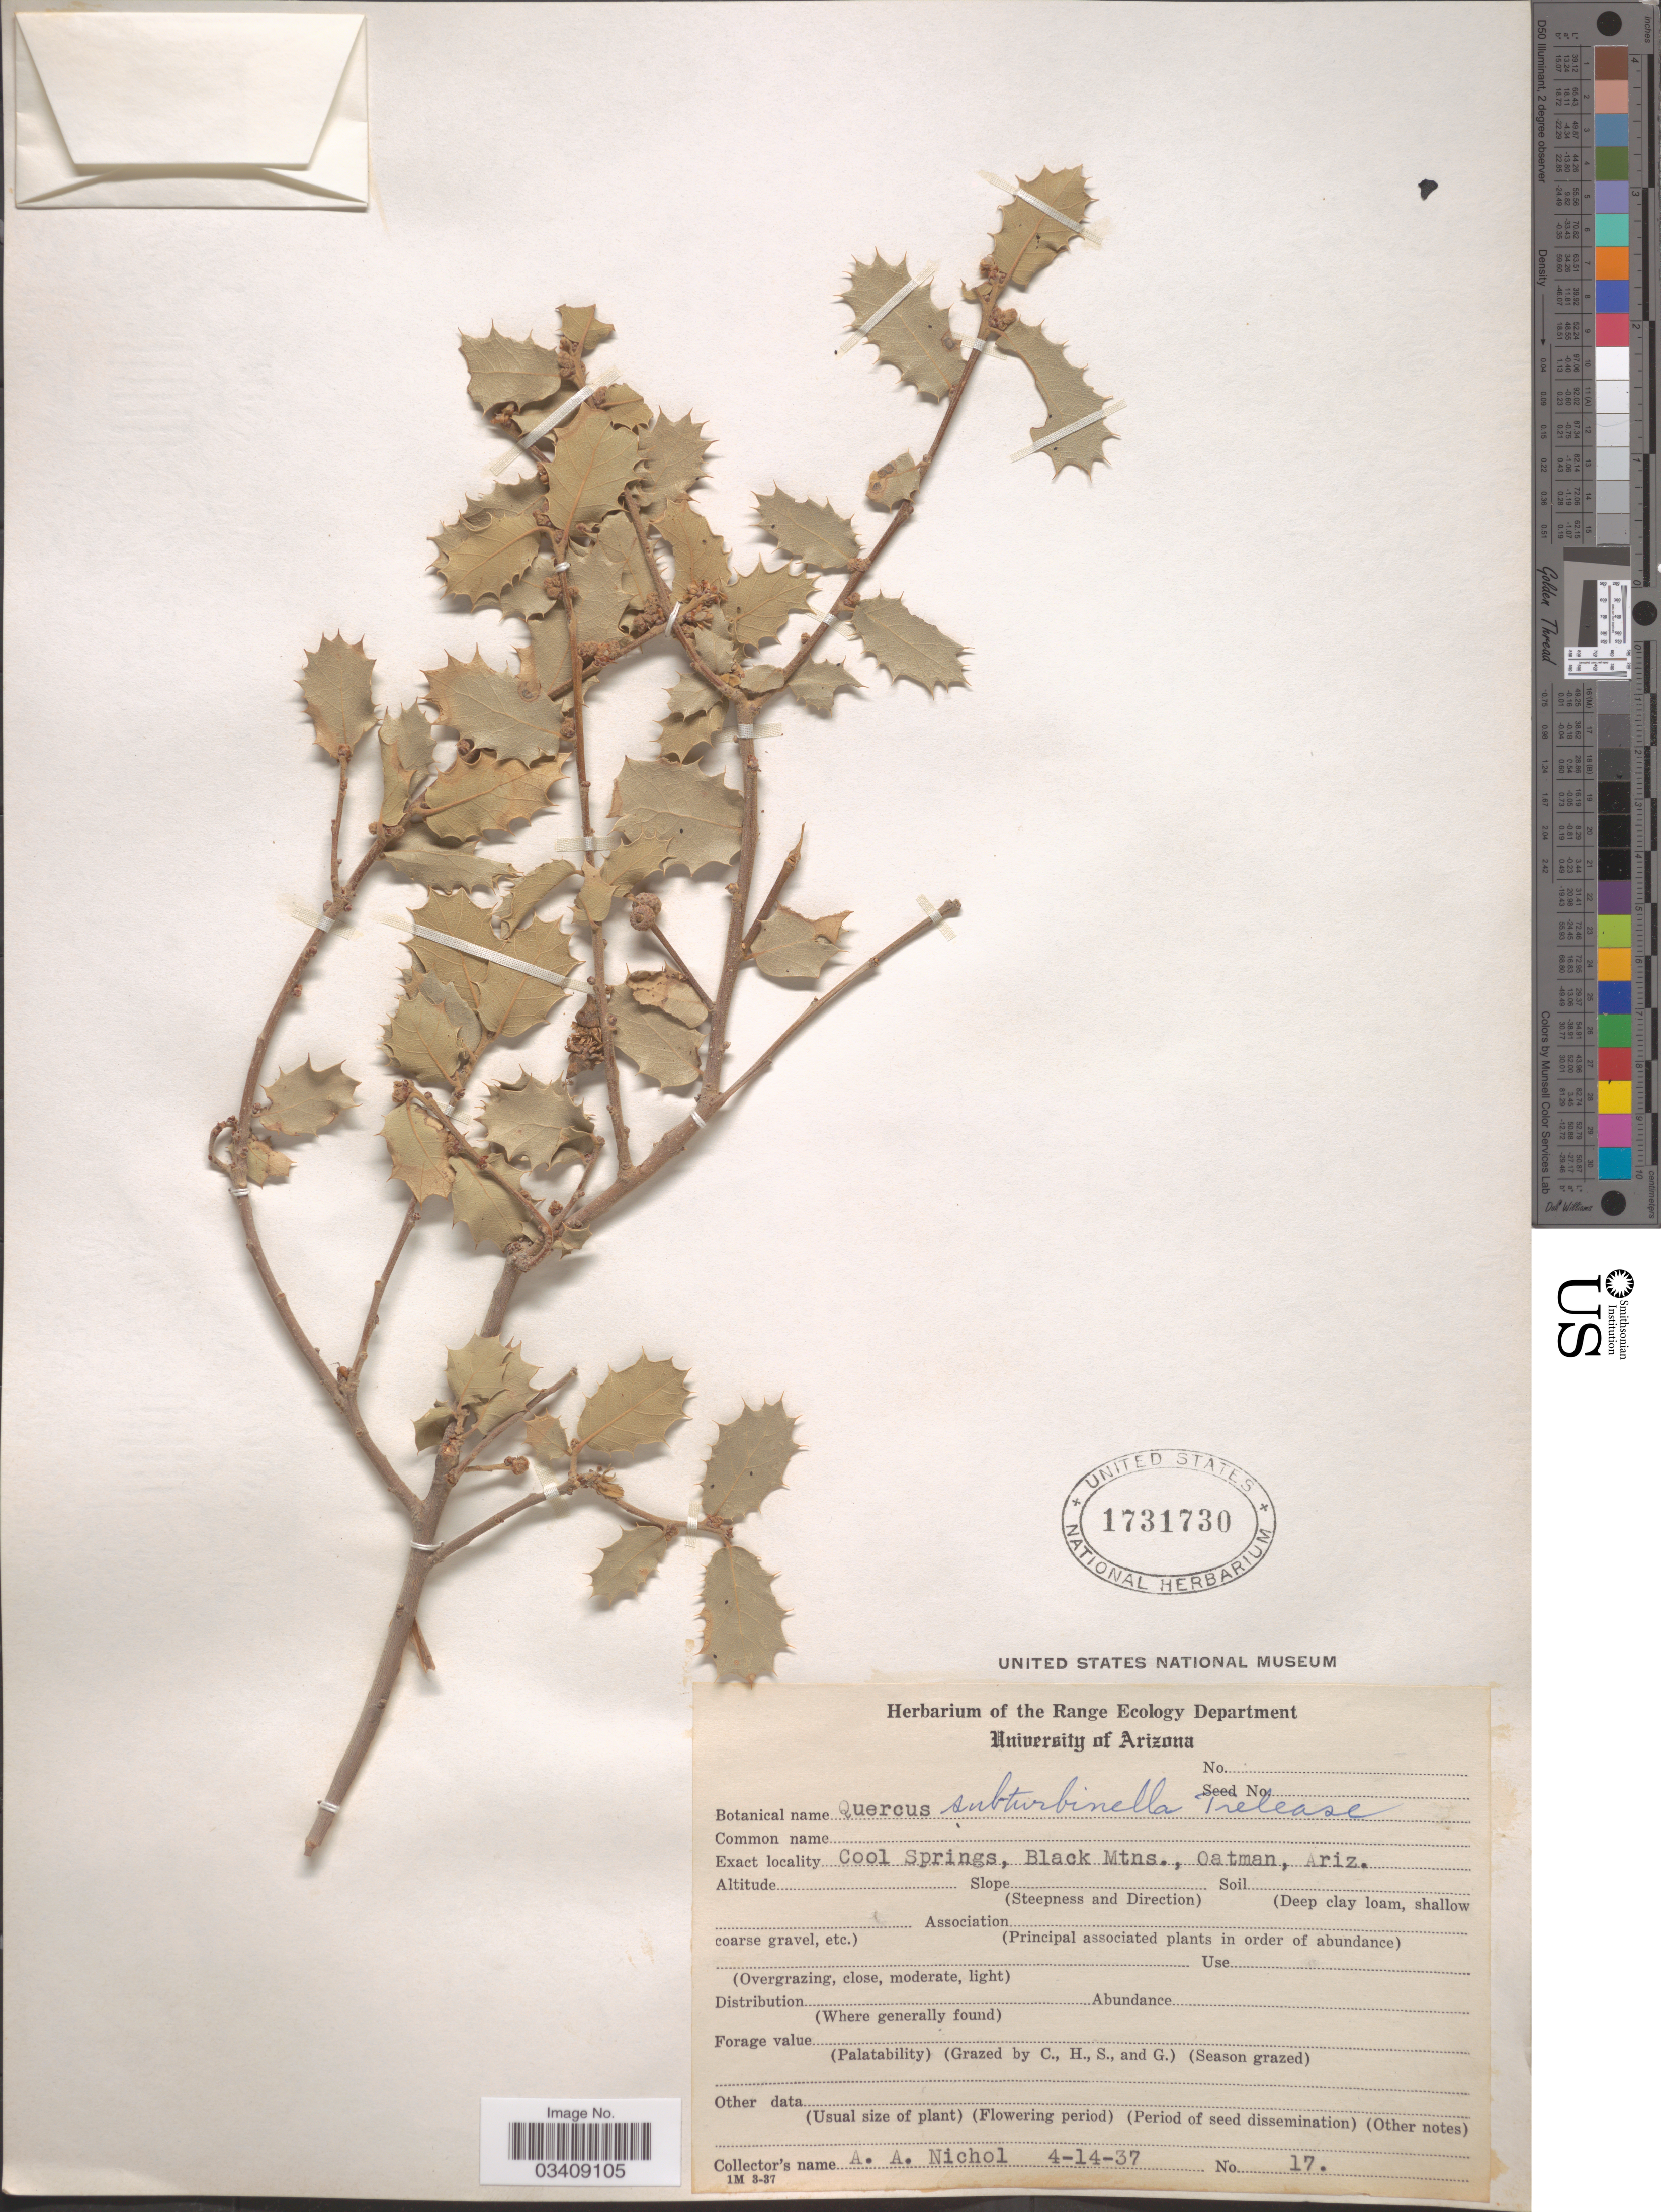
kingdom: Plantae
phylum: Tracheophyta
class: Magnoliopsida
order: Fagales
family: Fagaceae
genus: Quercus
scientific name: Quercus turbinella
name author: Greene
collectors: A. Nichol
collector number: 17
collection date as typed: Transcribed d/m/y: 14/4/37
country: United States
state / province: Arizona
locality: Cool Springs, Black Mtns, Oatman.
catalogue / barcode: US 1731730